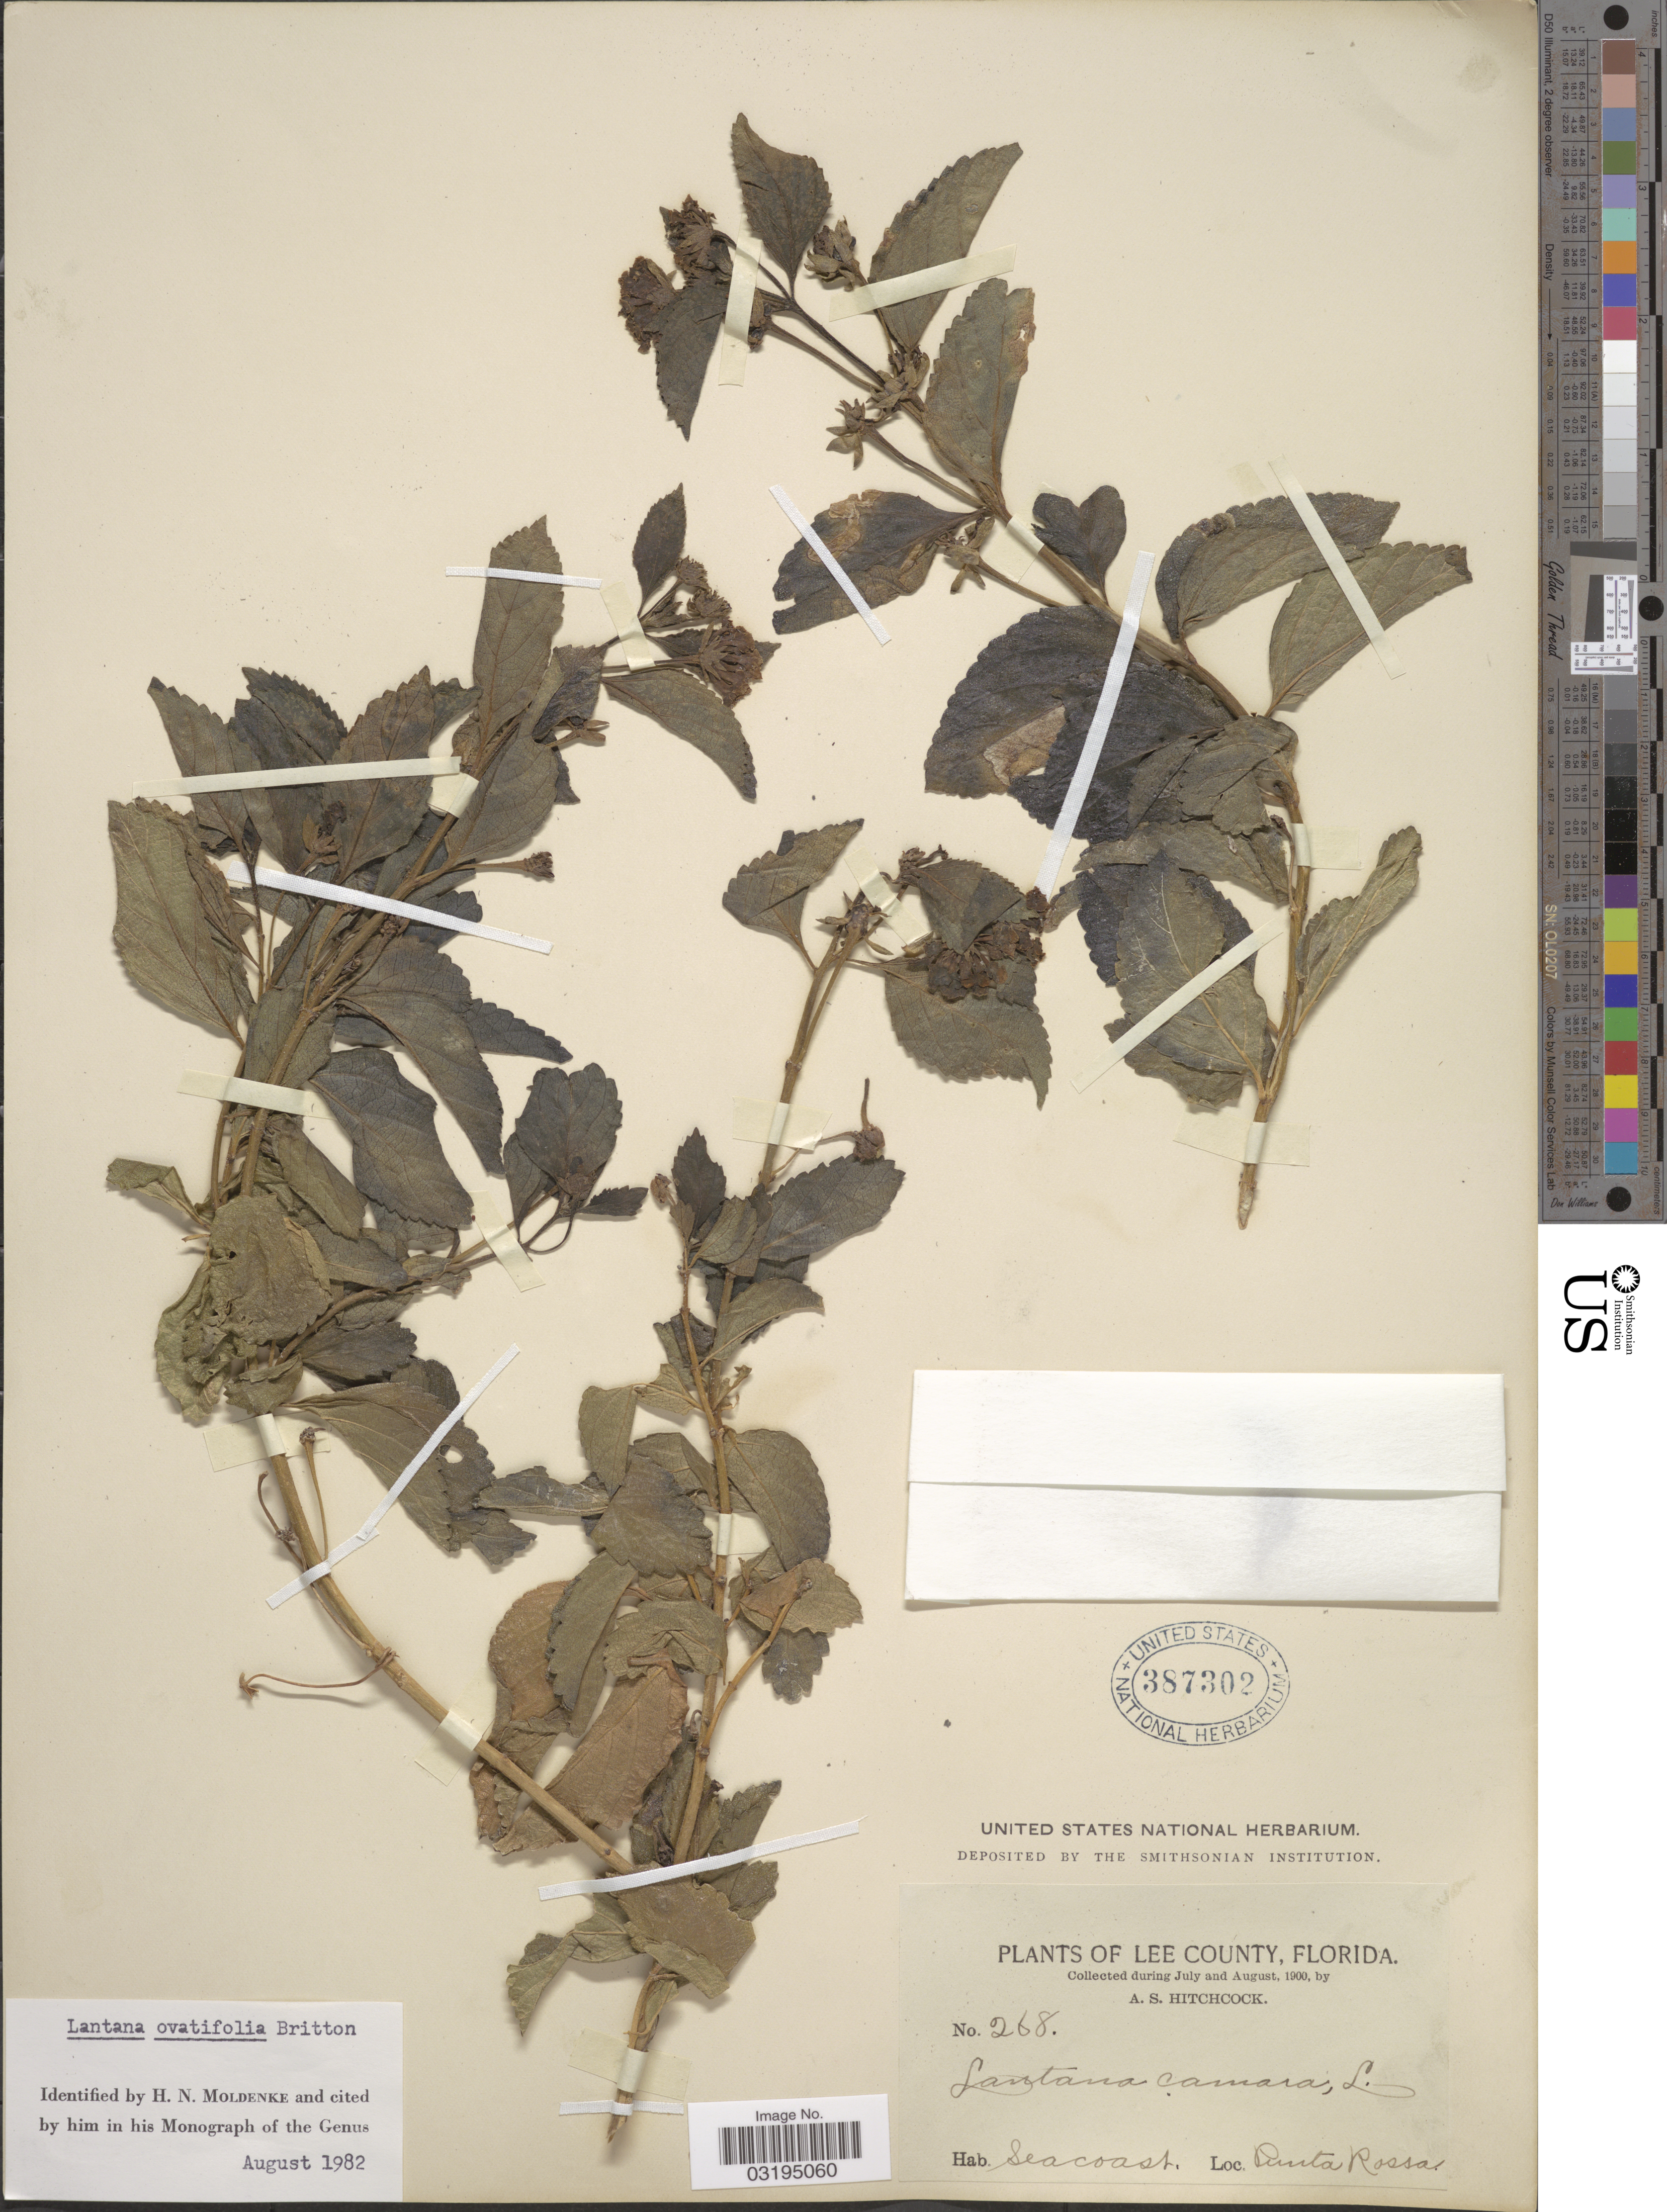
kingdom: Plantae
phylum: Tracheophyta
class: Magnoliopsida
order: Lamiales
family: Verbenaceae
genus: Lantana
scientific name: Lantana ovatifolia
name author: Britton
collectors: A. S. Hitchcock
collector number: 268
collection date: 1900-07/1900-08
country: United States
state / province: Florida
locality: Lee County, Seacoast, Punta Rossa.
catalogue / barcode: US 387302